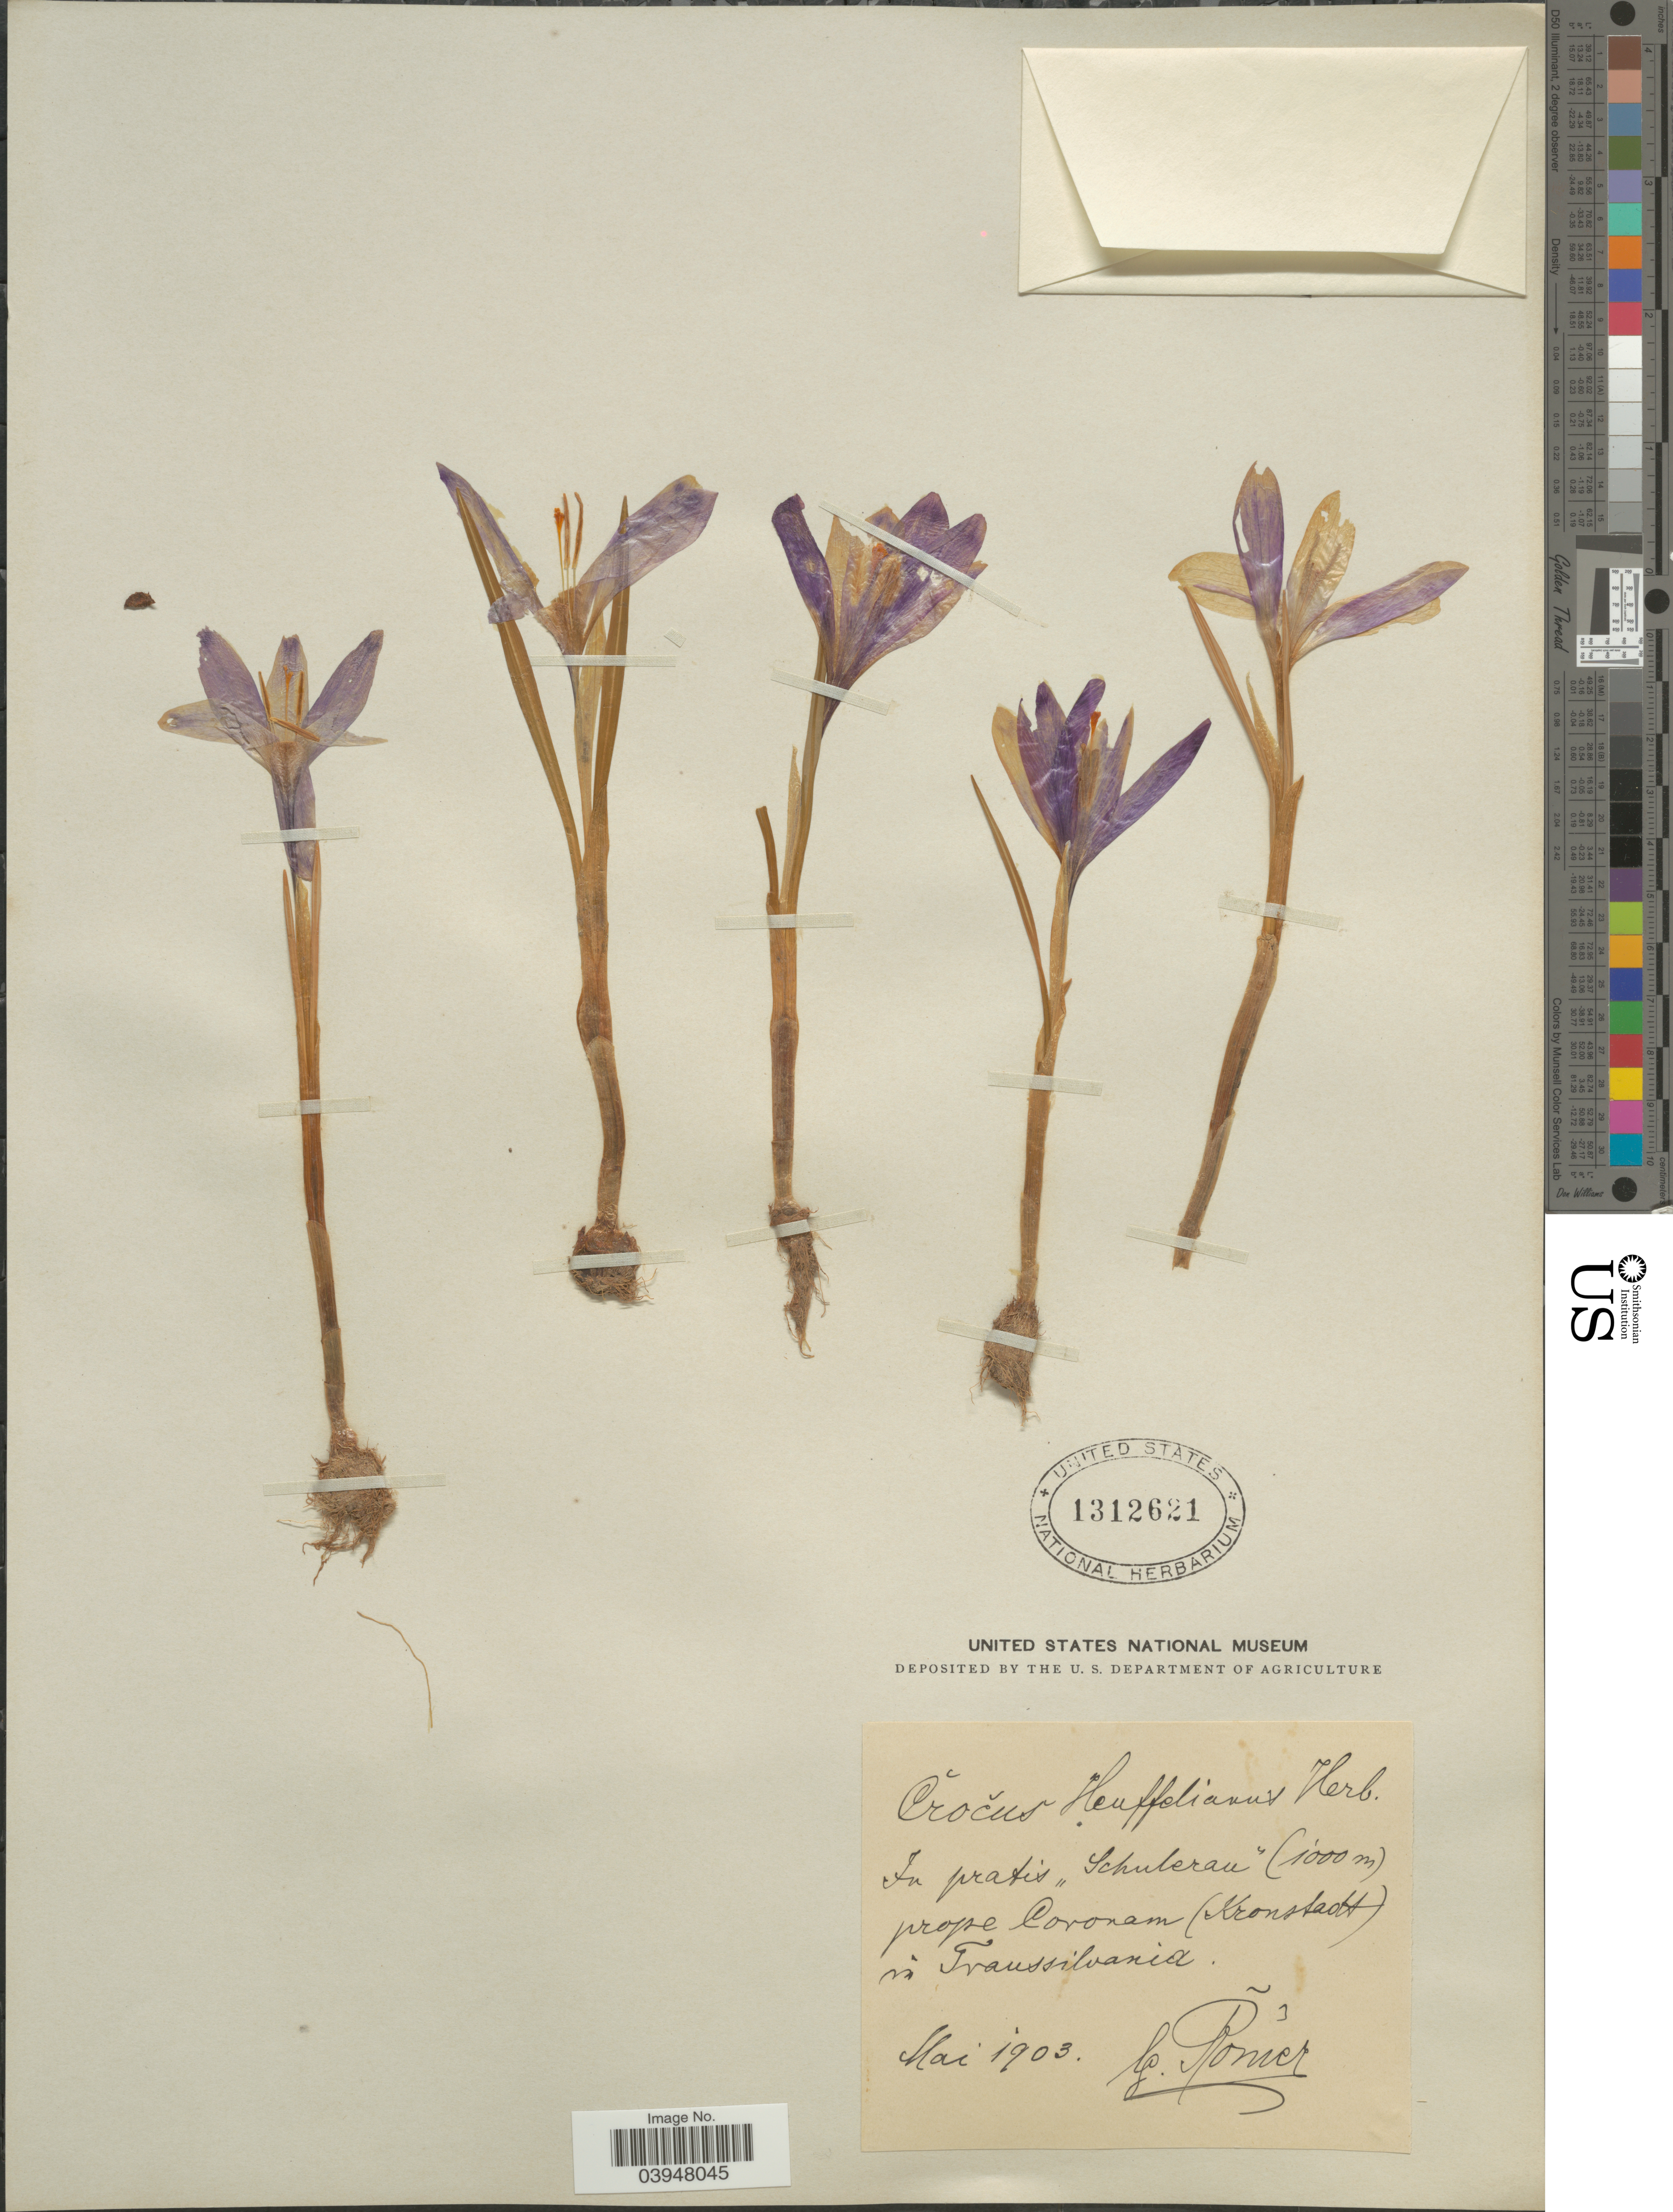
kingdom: Plantae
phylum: Tracheophyta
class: Liliopsida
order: Asparagales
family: Iridaceae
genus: Crocus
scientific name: Crocus heuffelianus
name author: Herb.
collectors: -. Romer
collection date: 1903-05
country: Romania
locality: In pratis "Schulerau" prope Coronan (Kronstadt) in Transsilvania.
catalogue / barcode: US 1312621